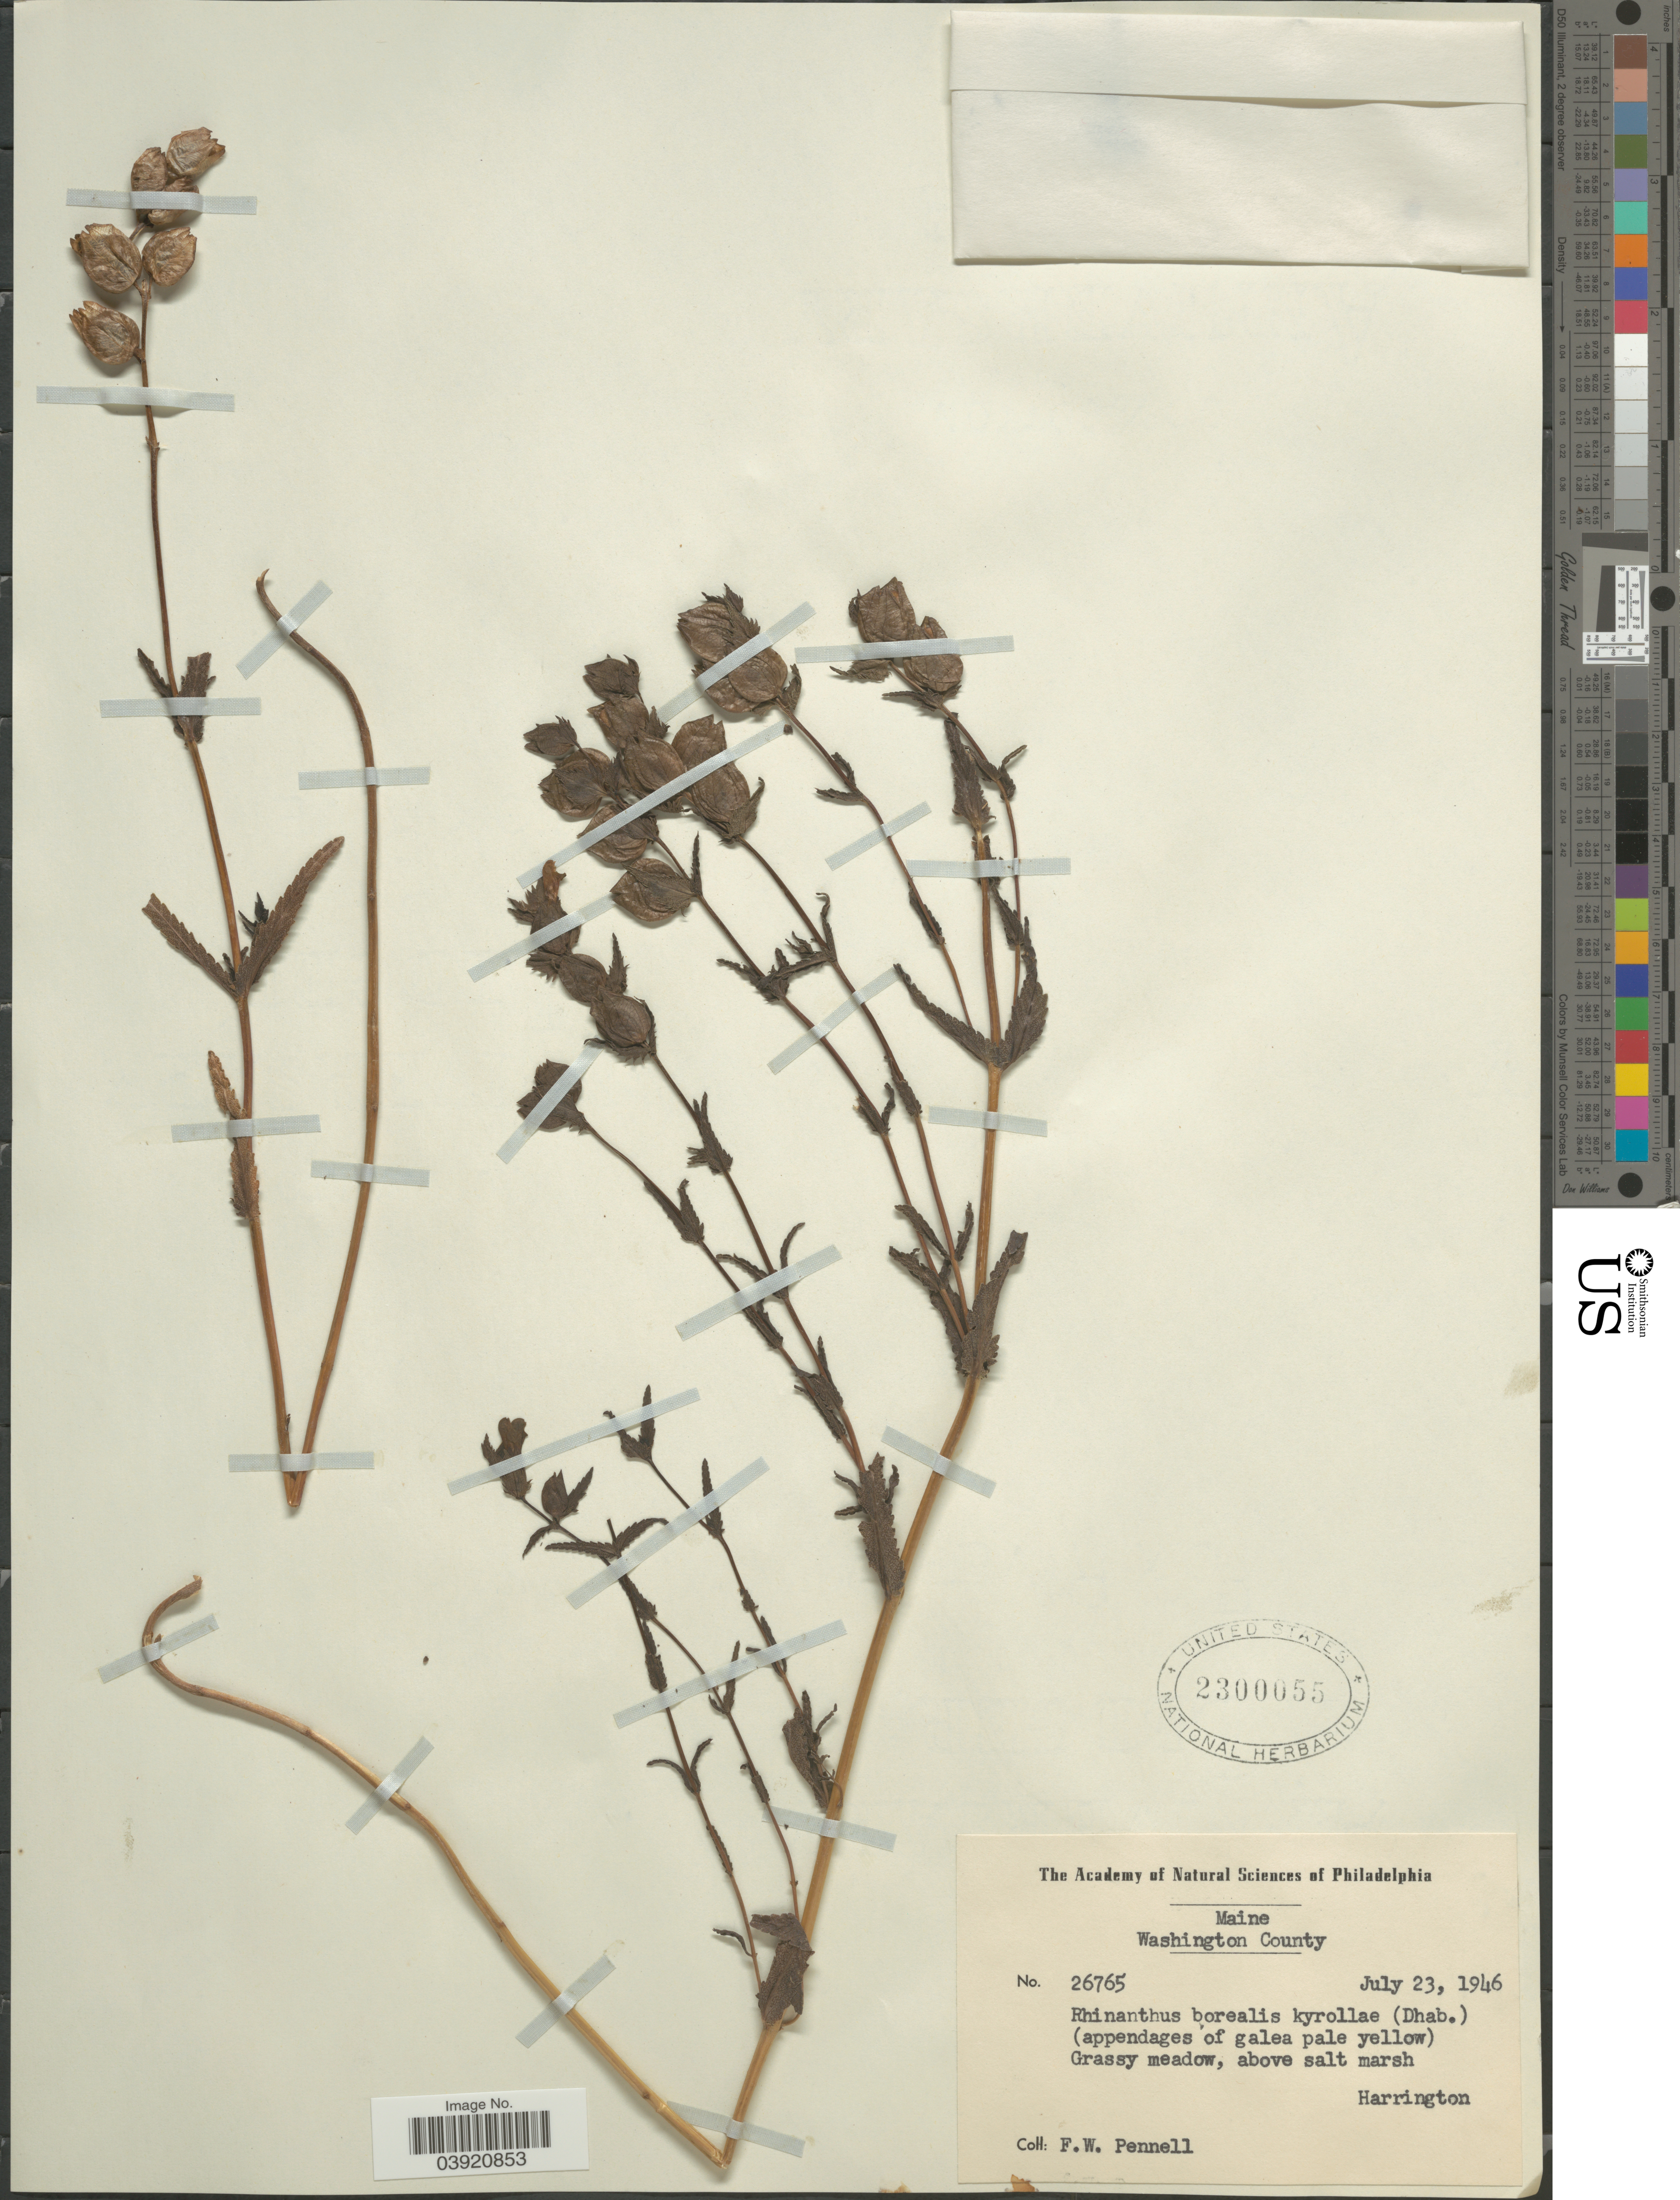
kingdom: Plantae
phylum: Tracheophyta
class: Magnoliopsida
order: Lamiales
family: Orobanchaceae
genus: Rhinanthus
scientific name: Rhinanthus borealis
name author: (Sterneck) Chabert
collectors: F. W. Pennell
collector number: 26765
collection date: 1946-07-23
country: United States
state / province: Maine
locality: Washington County. Grassy meadow, above salt marsh. Harrington.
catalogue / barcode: US 2300055